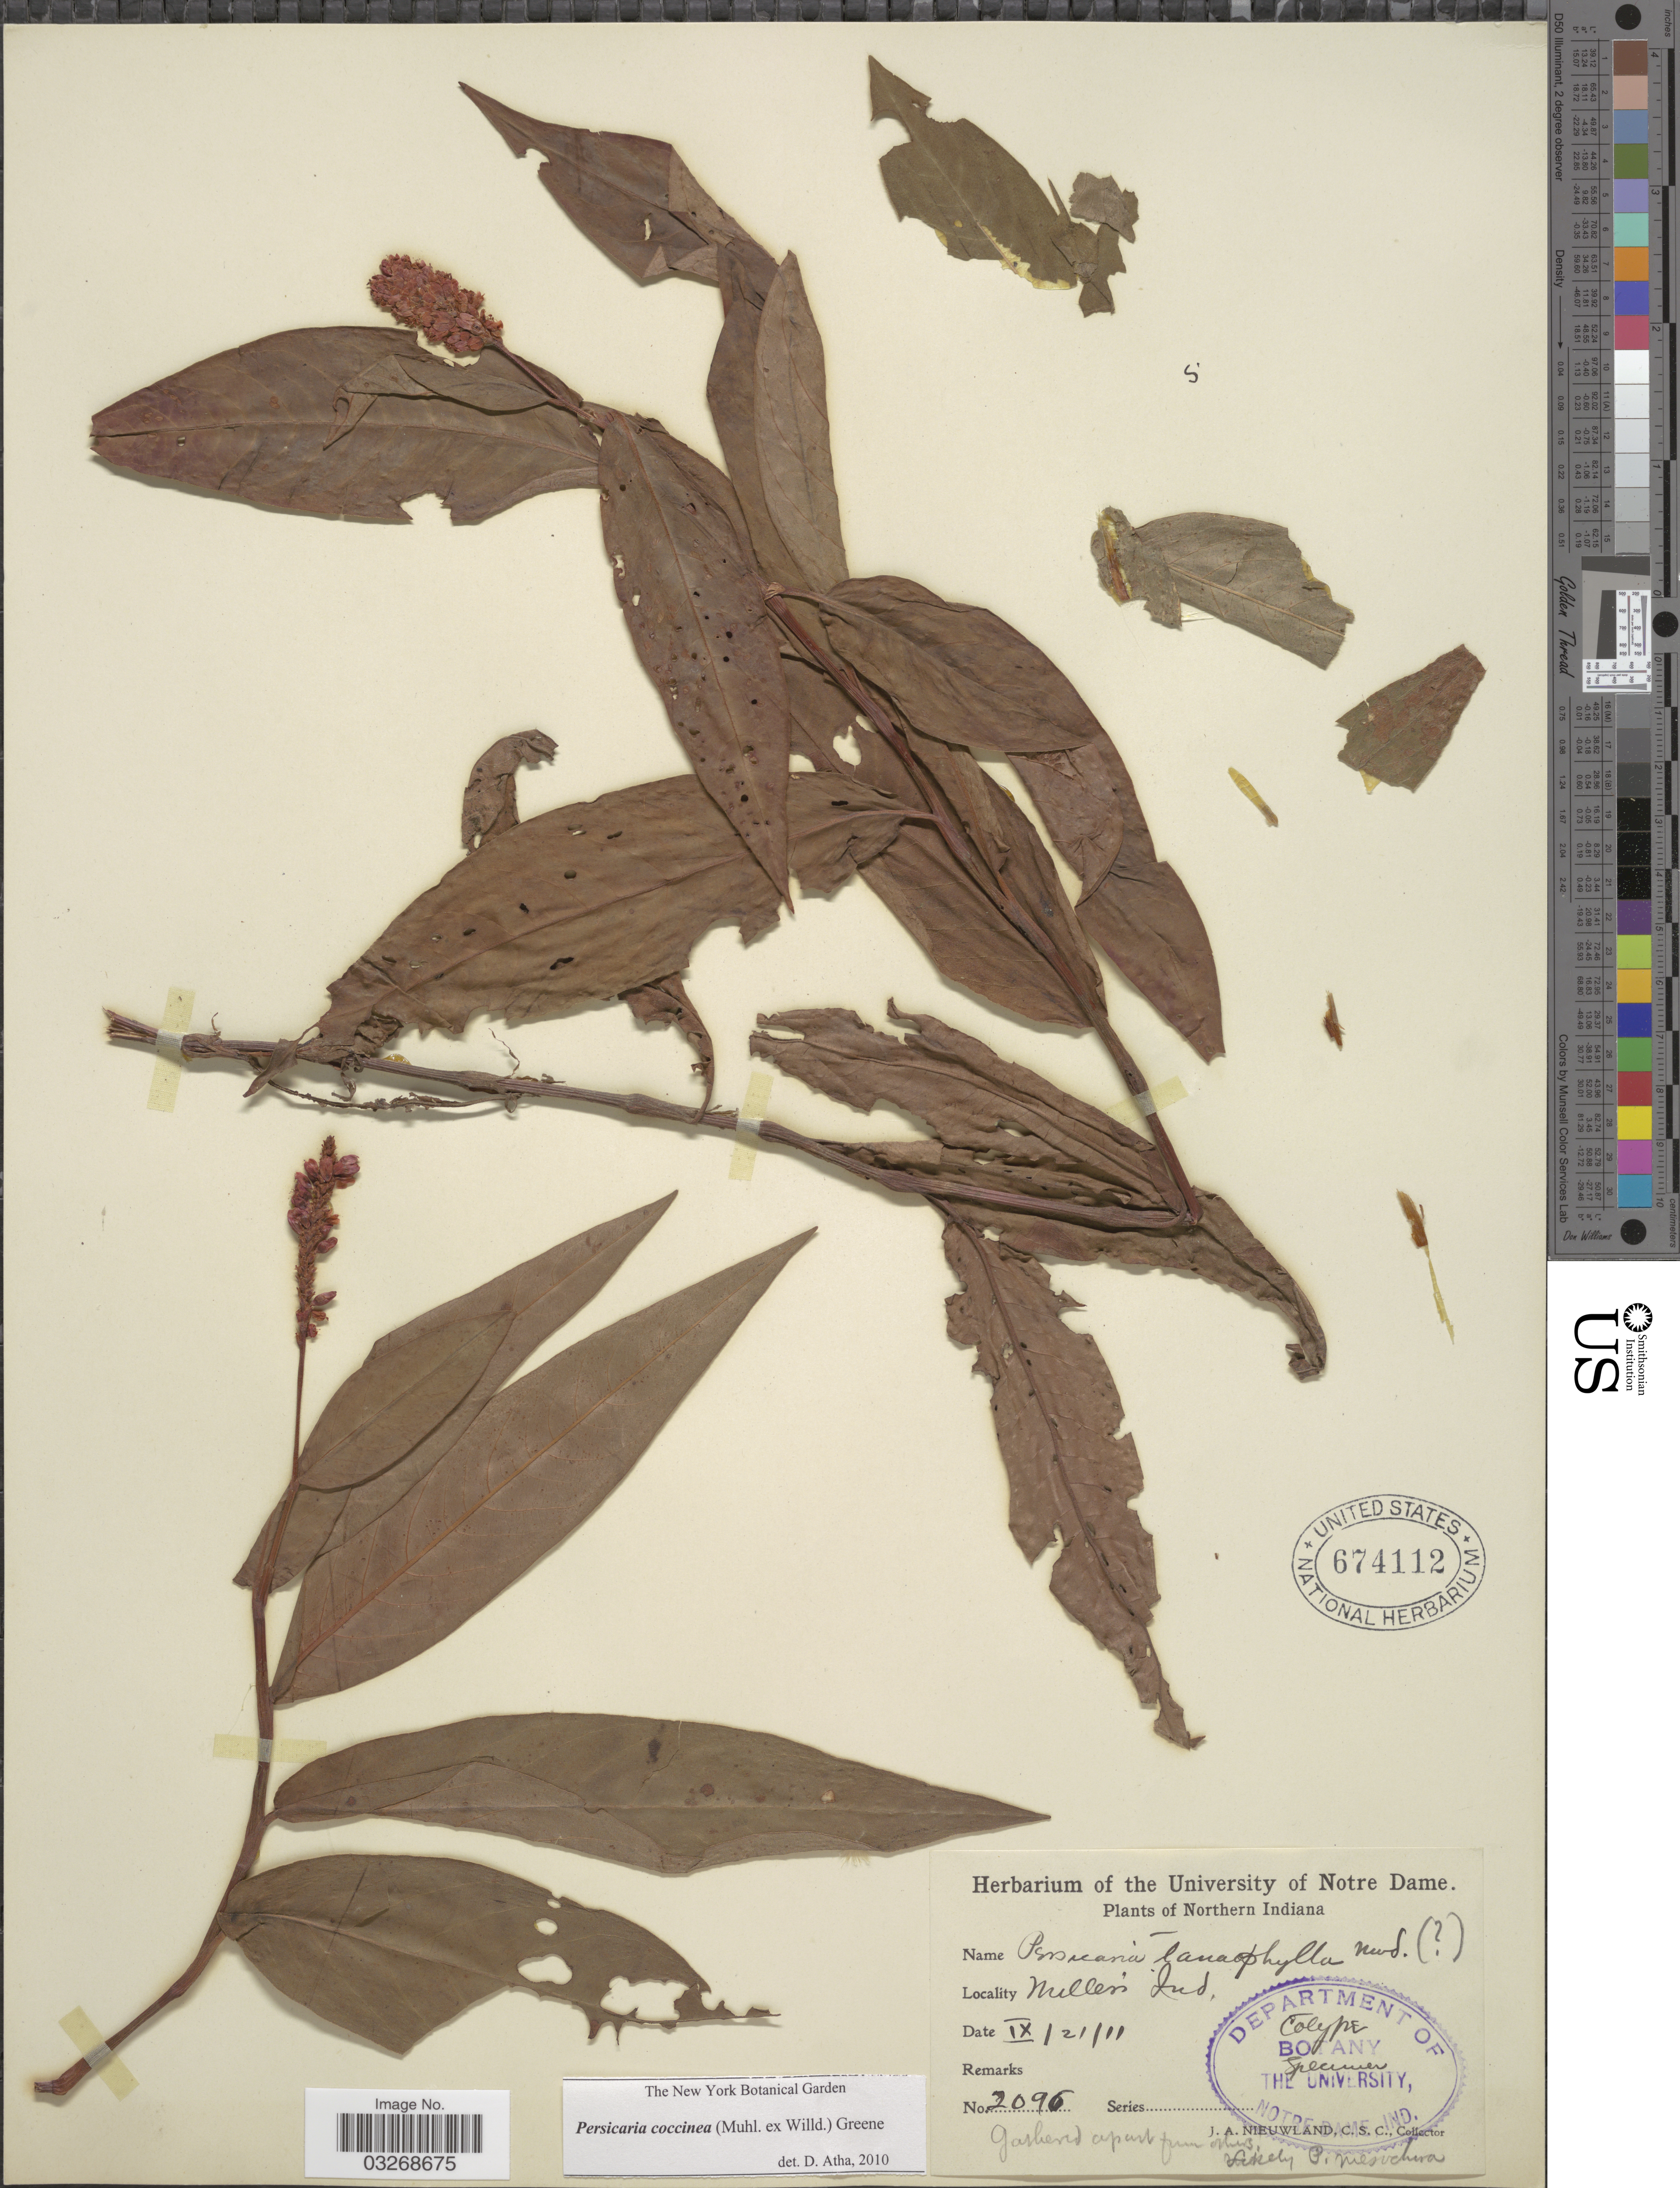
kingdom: Plantae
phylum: Tracheophyta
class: Magnoliopsida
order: Caryophyllales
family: Polygonaceae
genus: Persicaria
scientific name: Persicaria coccinea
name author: (Muhl. ex Willd.) Greene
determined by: Atha, D. E.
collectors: J. A. Nieuwland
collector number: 2096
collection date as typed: Transcribed d/m/y: 21/9/11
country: United States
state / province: Indiana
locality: Northern Indiana. Nulless Ind.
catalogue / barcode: US 674112